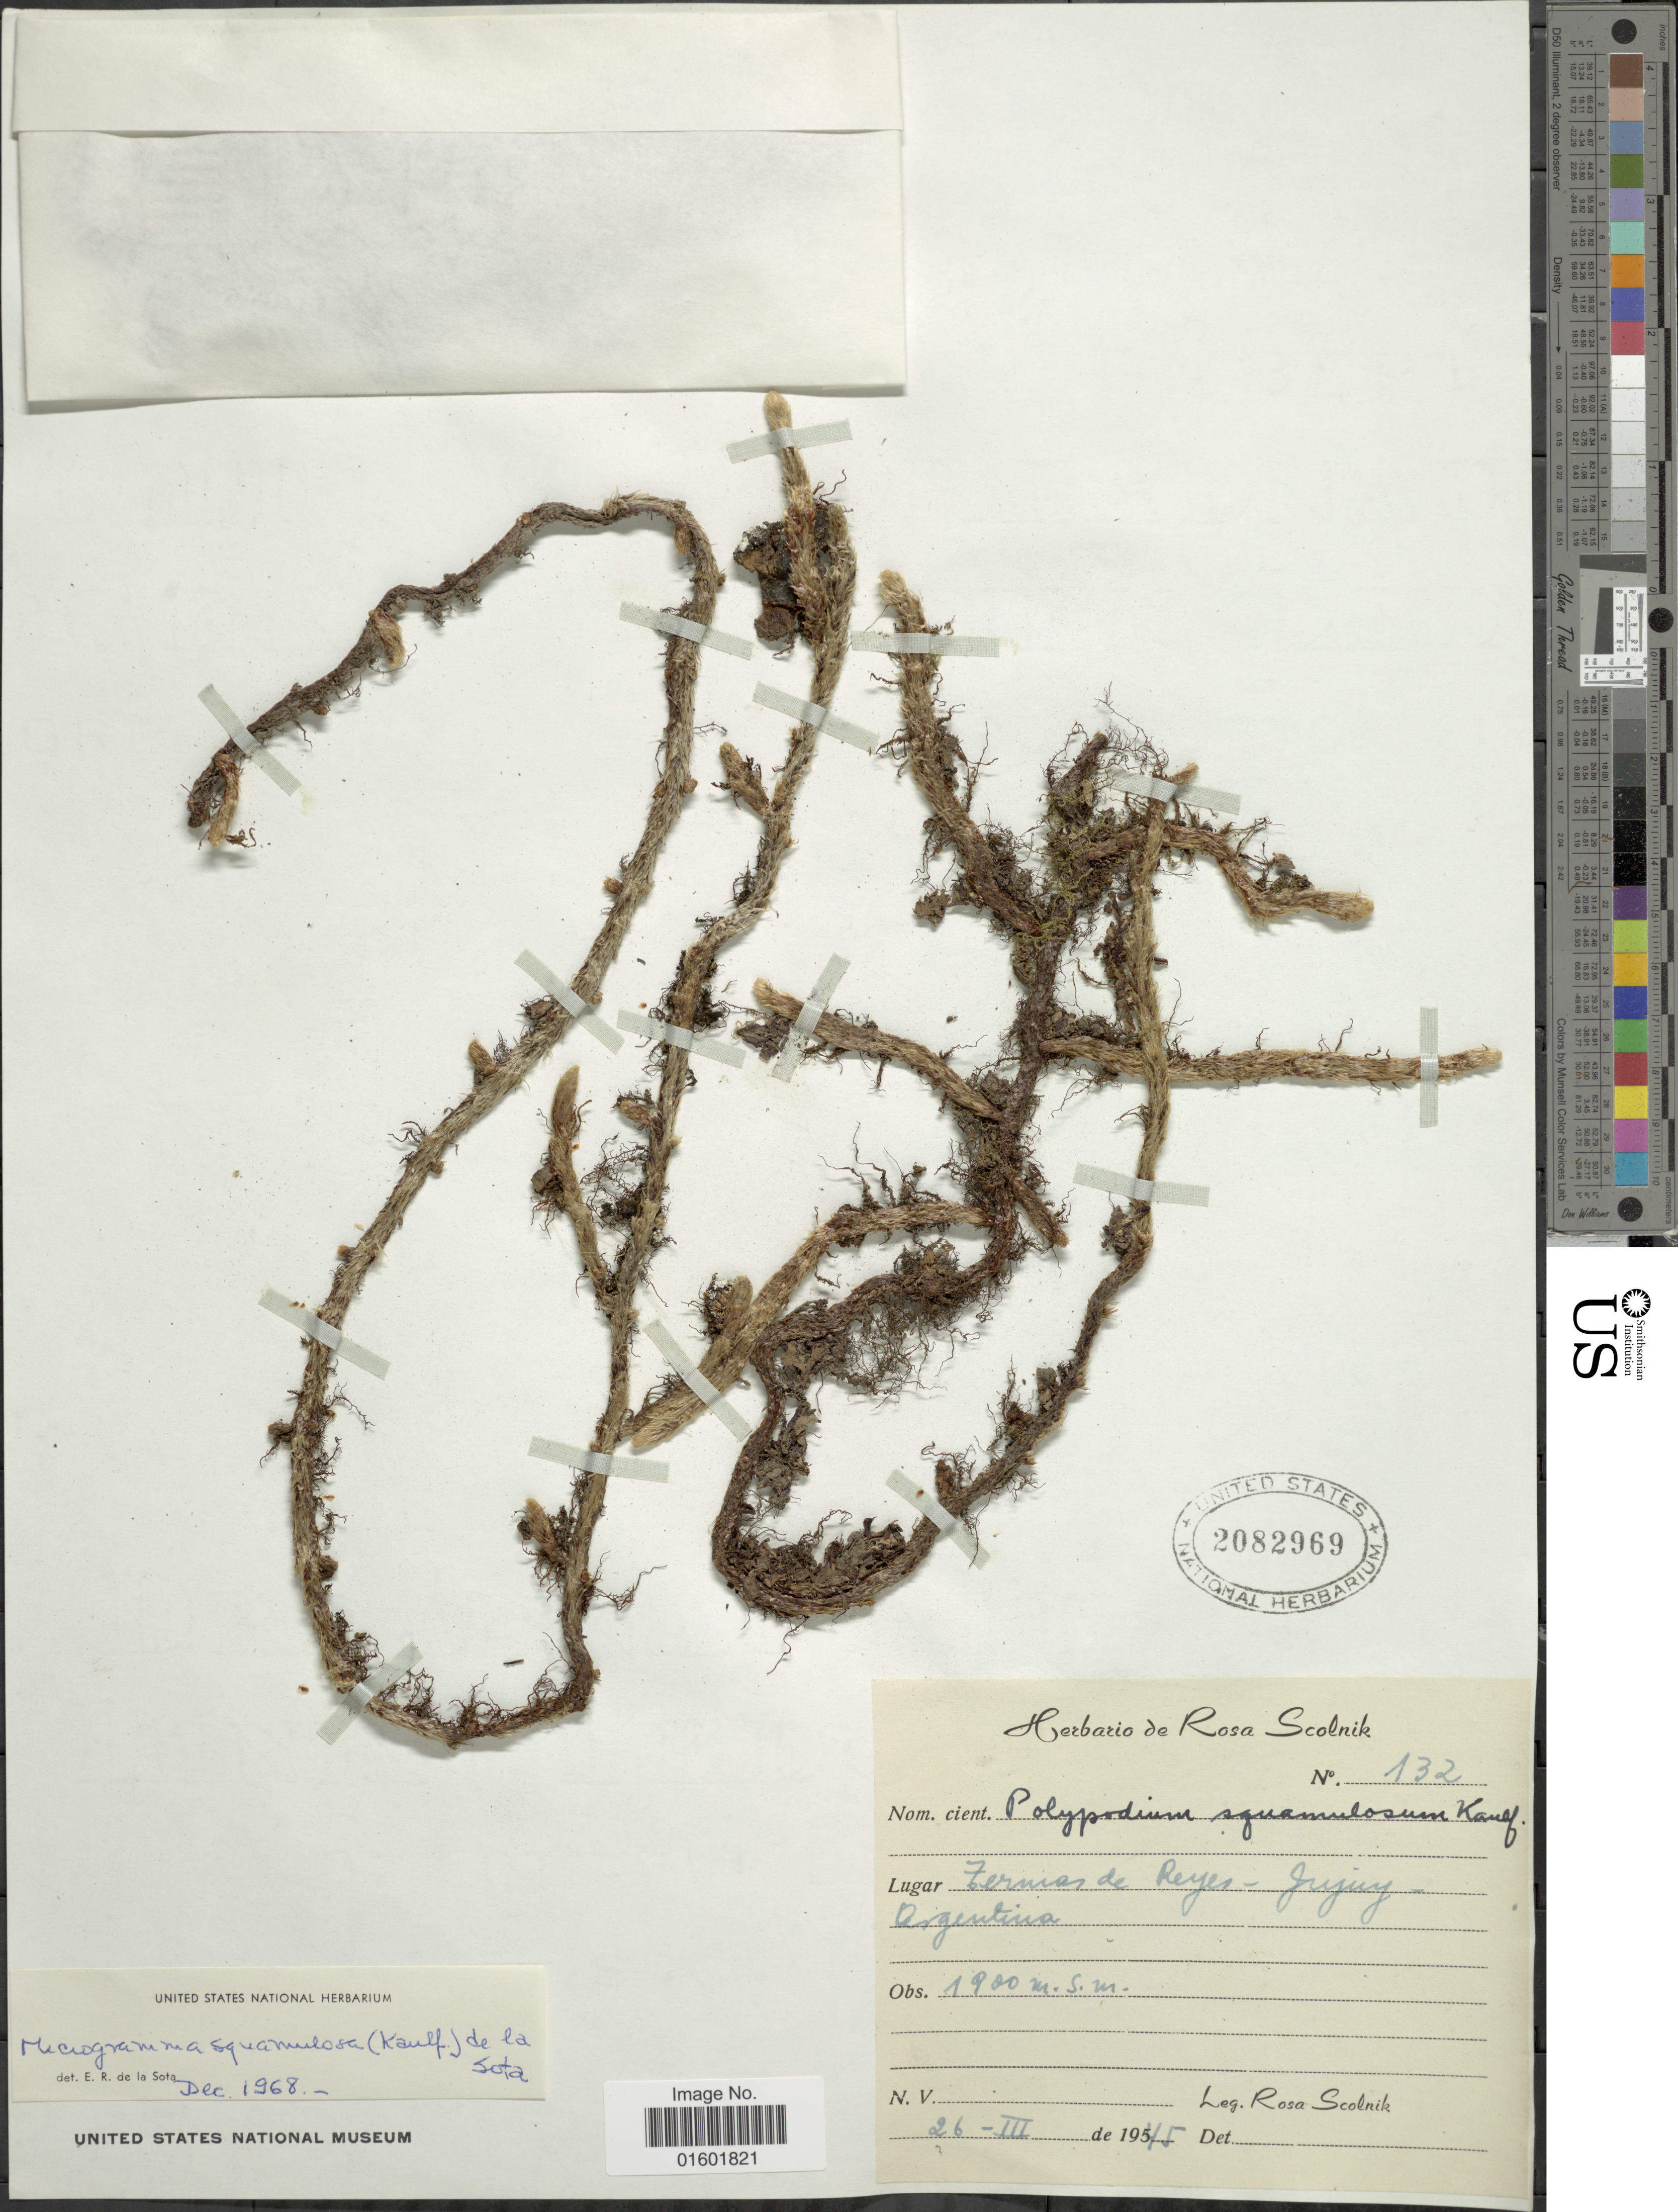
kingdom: Plantae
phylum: Tracheophyta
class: Polypodiopsida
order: Polypodiales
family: Polypodiaceae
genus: Microgramma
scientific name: Microgramma squamulosa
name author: (Kaulf.) Sota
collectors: R. Scolnik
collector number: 132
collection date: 1945-03-26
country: Argentina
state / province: Jujuy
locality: Termas de Reyes.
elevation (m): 1900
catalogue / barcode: US 2082969